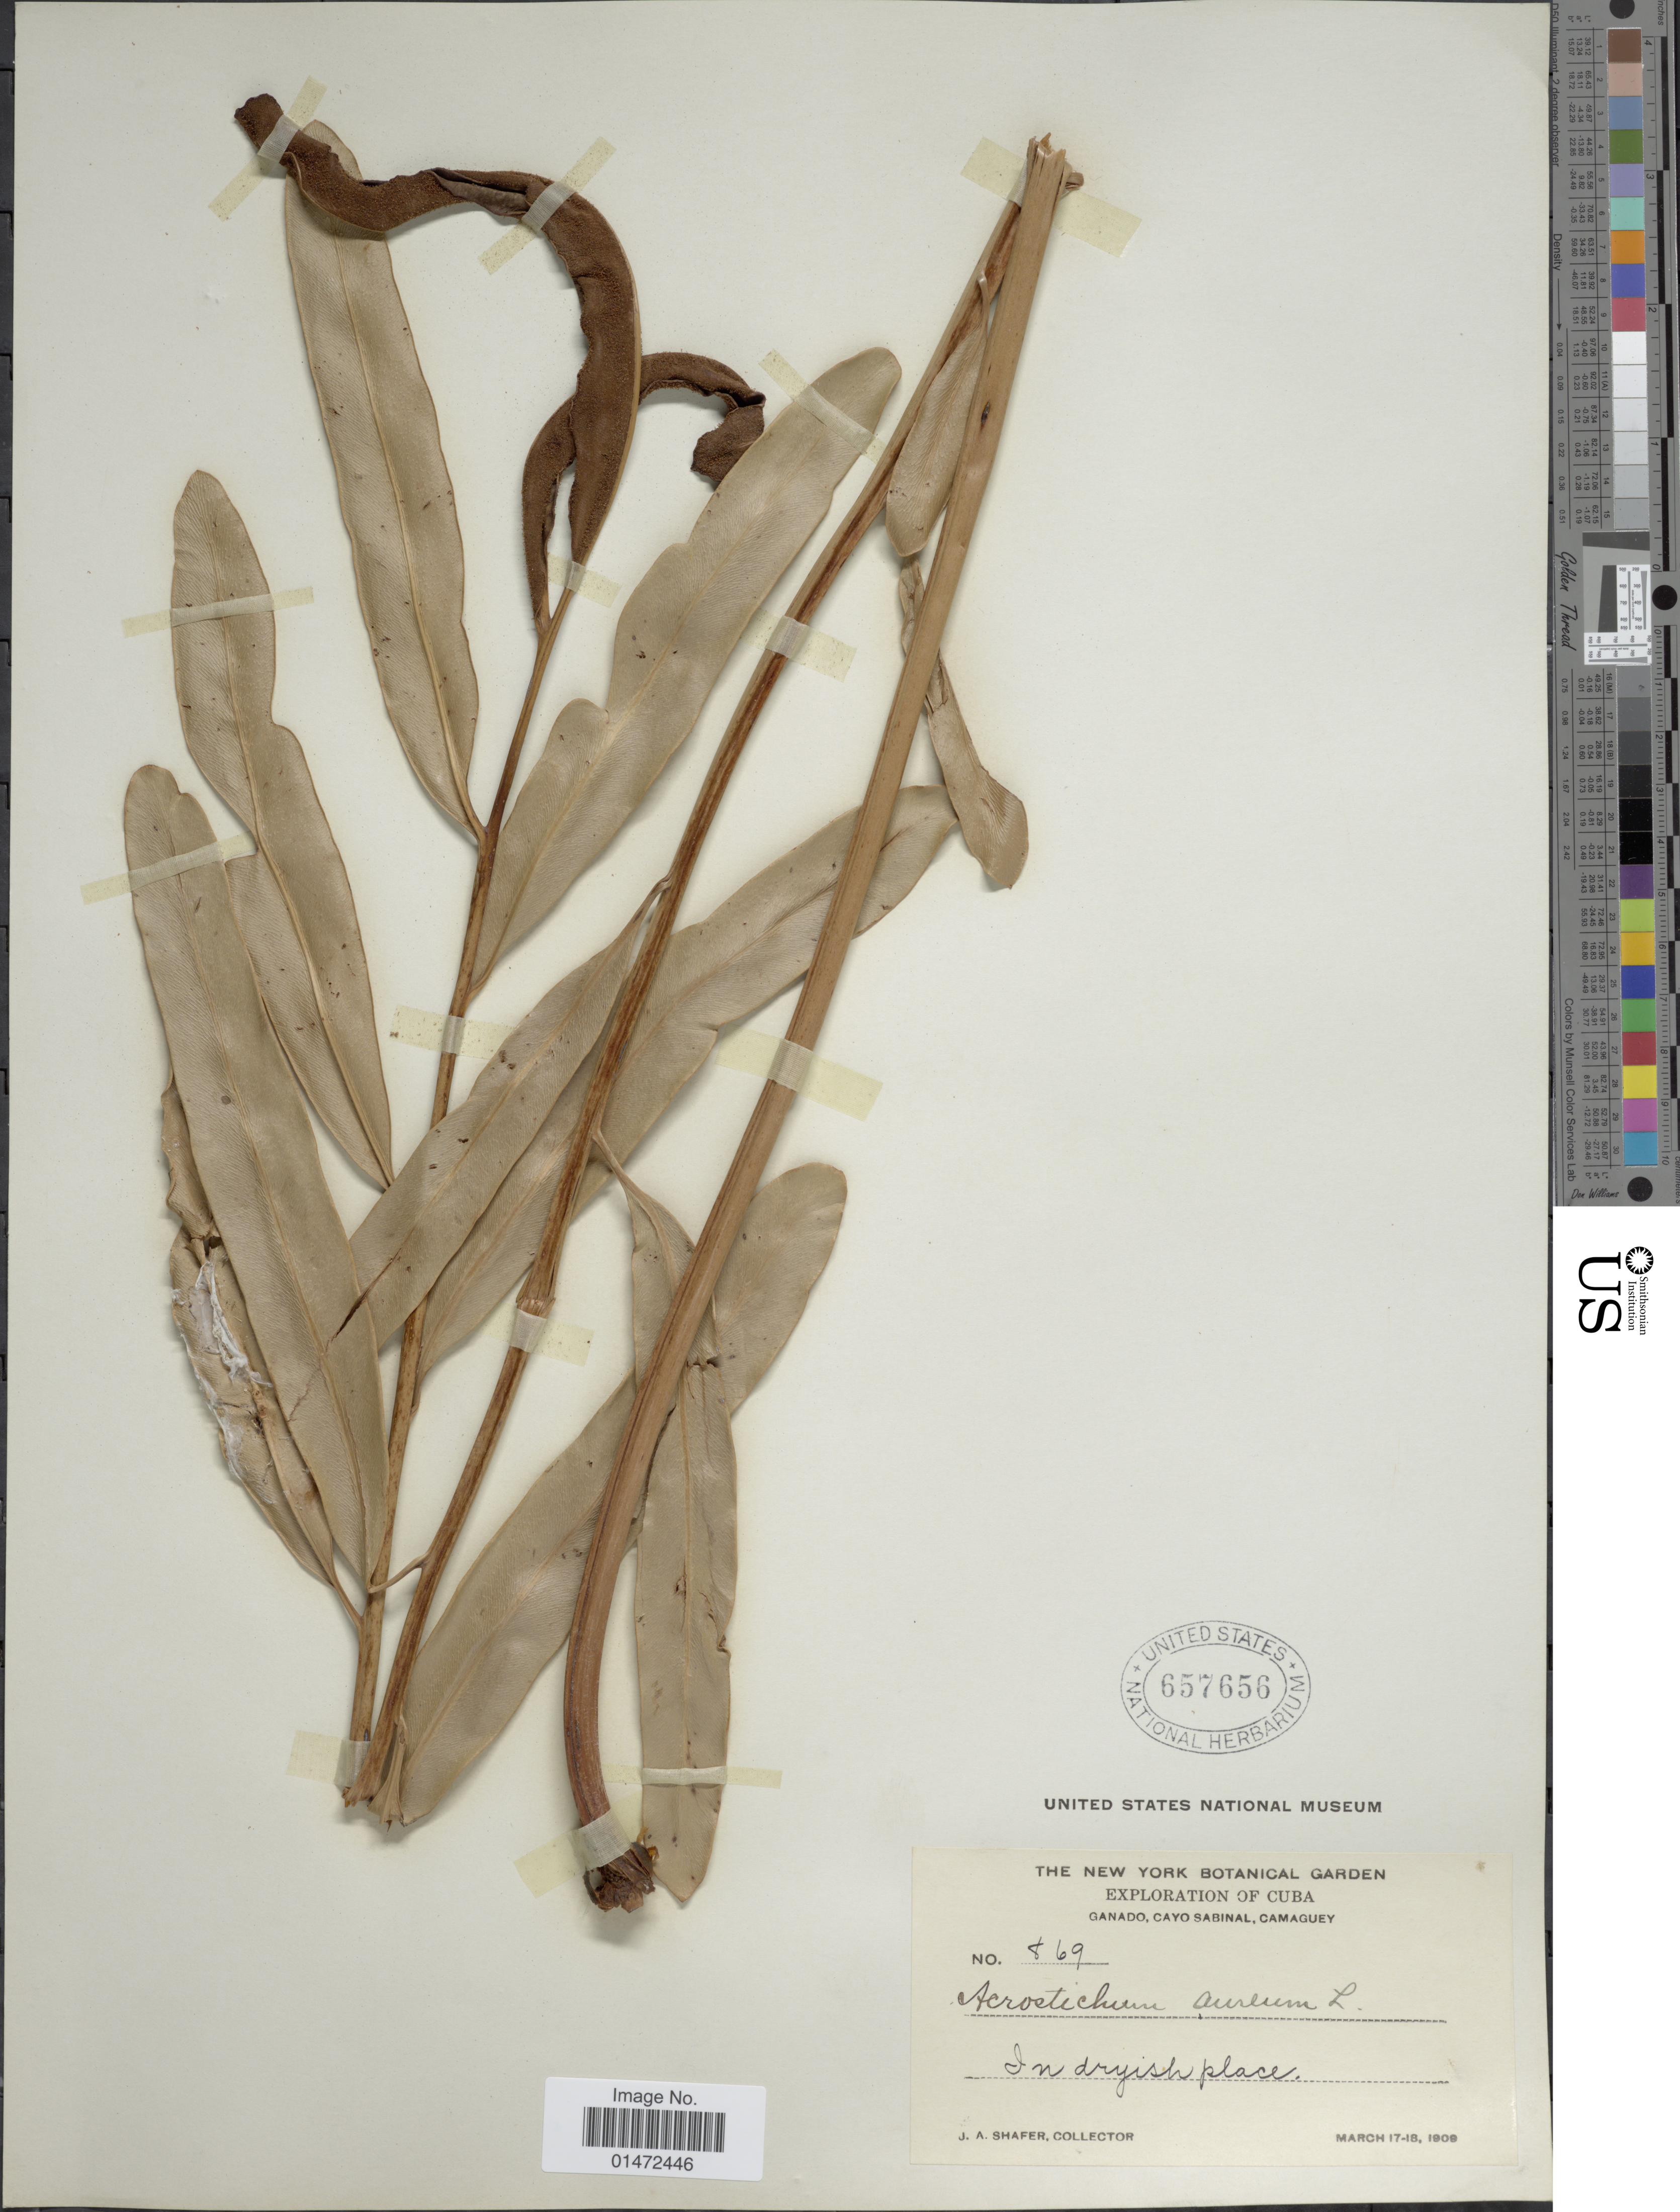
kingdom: Plantae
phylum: Tracheophyta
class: Polypodiopsida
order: Polypodiales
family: Pteridaceae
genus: Acrostichum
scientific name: Acrostichum aureum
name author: L.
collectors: J. A. Shafer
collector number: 869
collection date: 1909-03-17/1909-03-18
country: Cuba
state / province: Camagüey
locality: Ganado, Cayo Sabinal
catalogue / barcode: US 657656